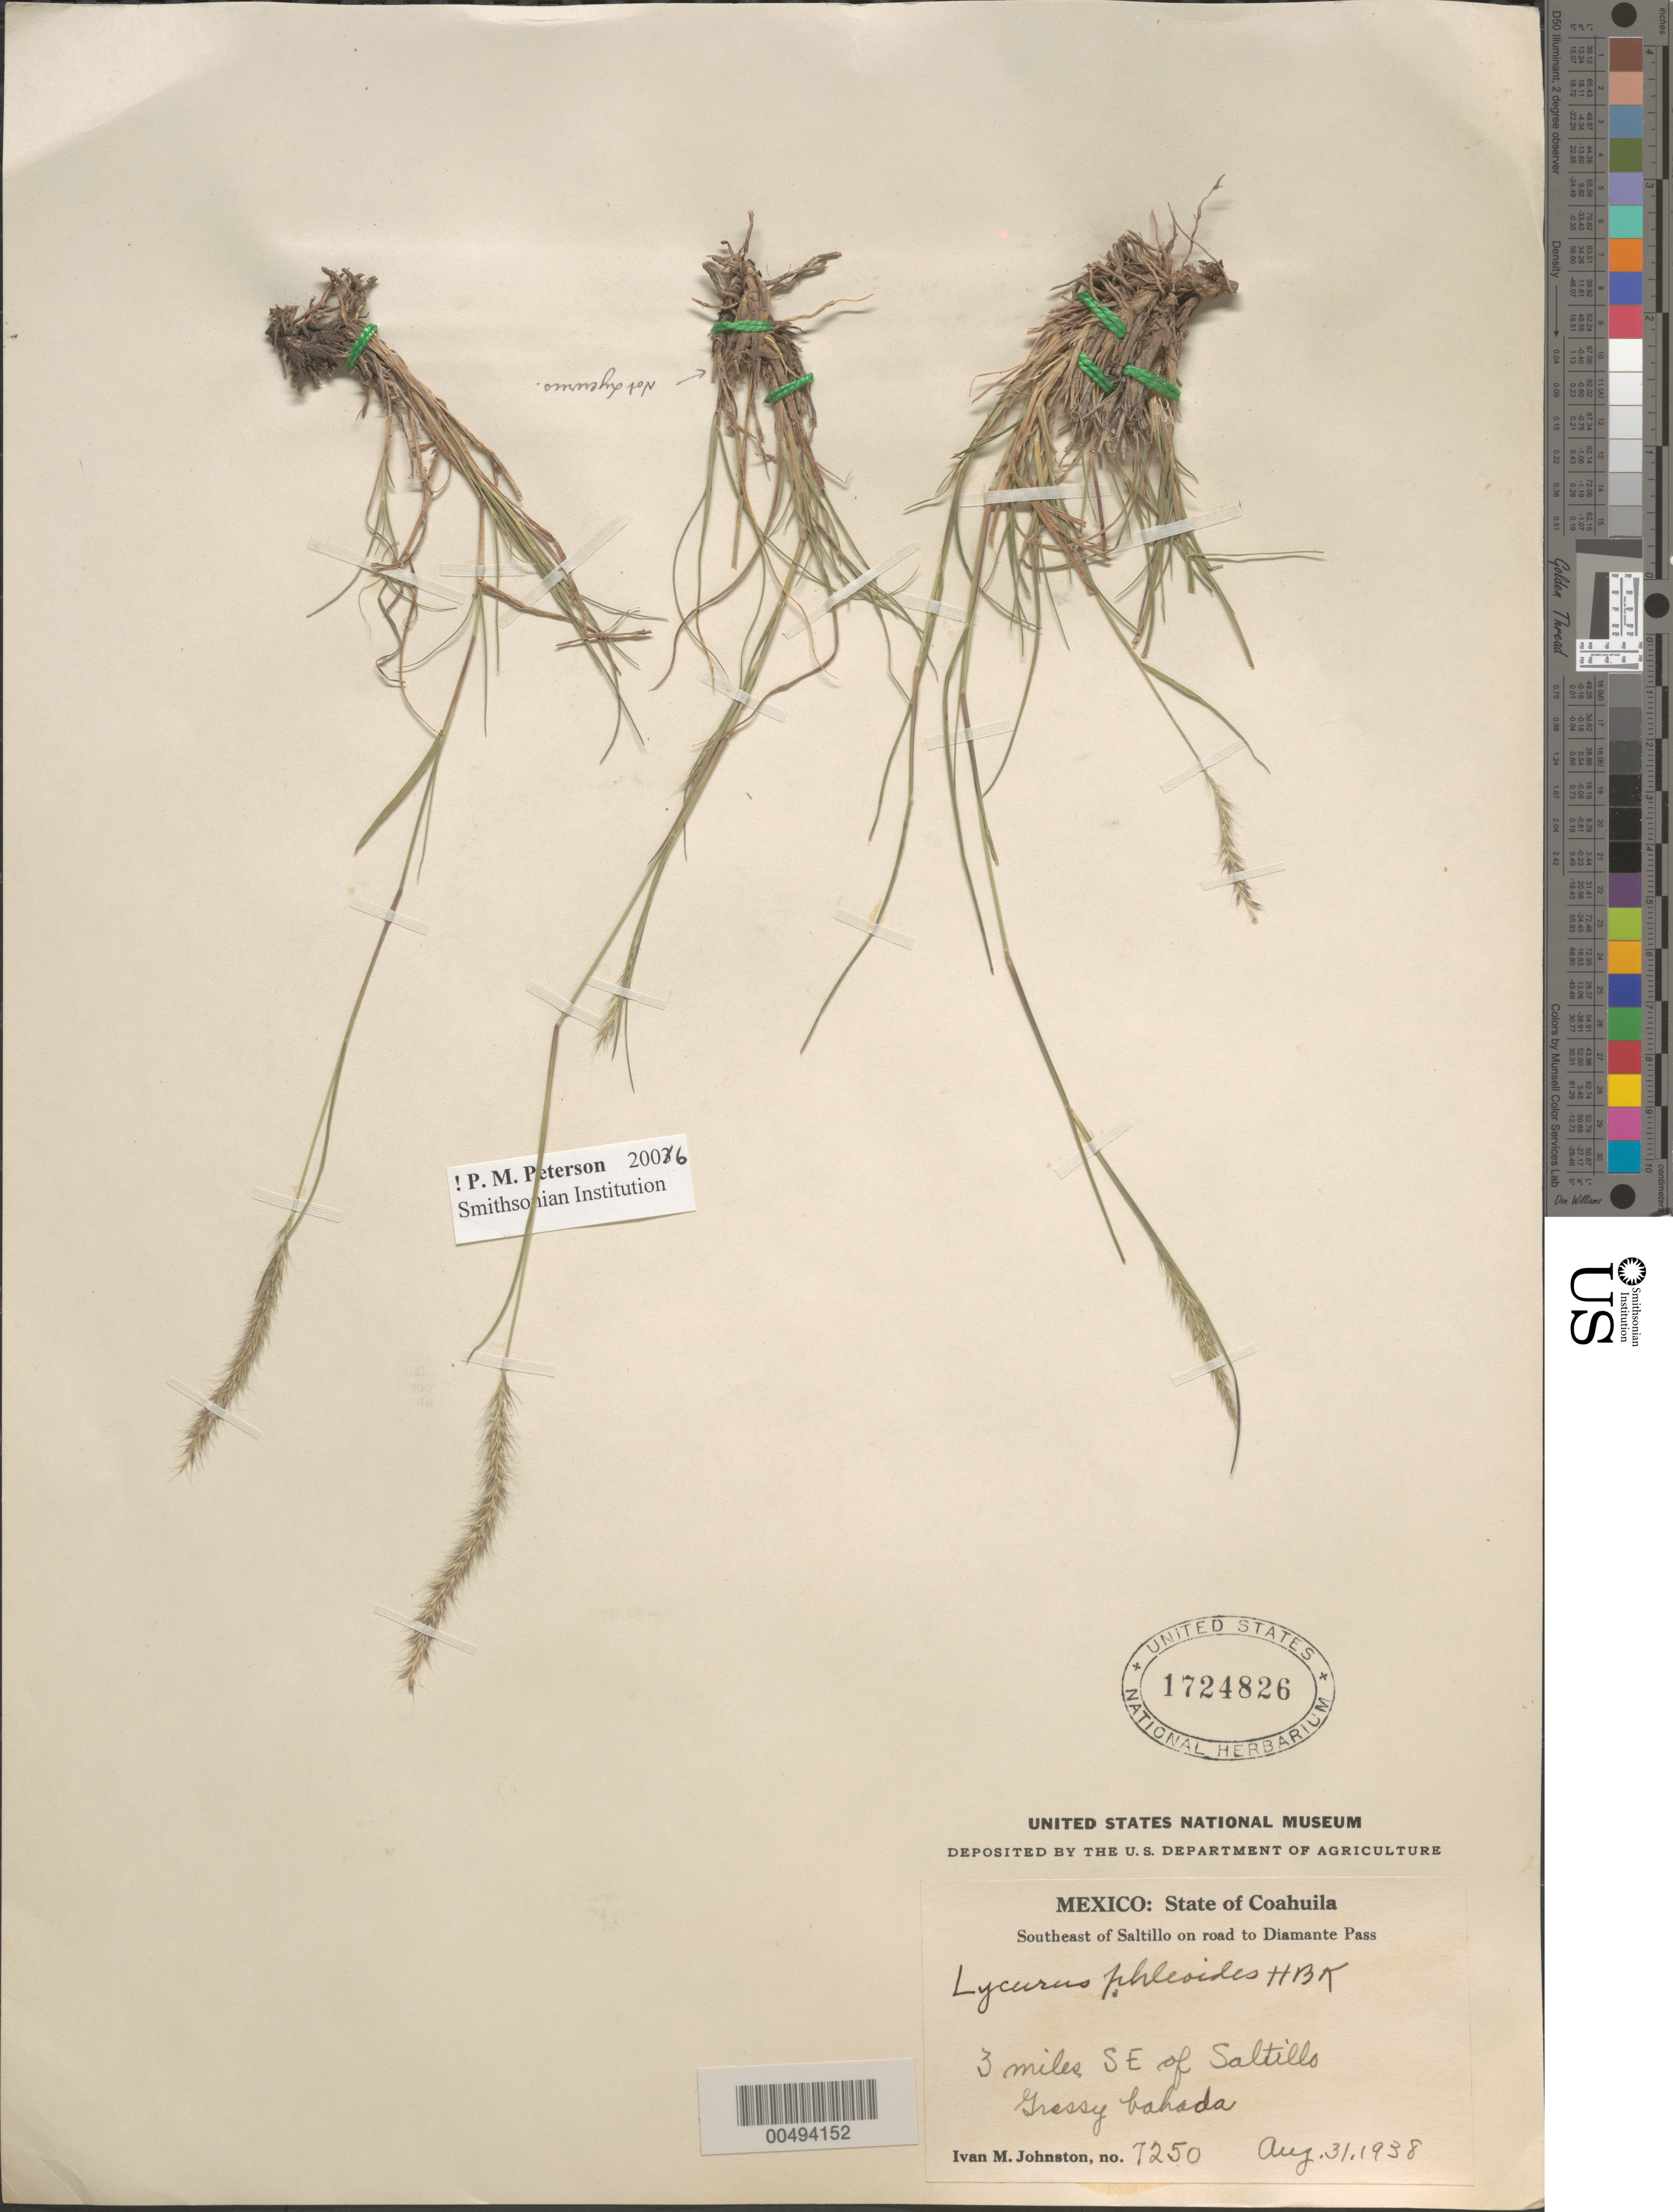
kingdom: Plantae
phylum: Tracheophyta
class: Liliopsida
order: Poales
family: Poaceae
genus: Lycurus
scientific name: Lycurus phleoides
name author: Kunth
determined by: Peterson, Paul M., (BOT), Smithsonian Institution - National Museum of Natural History (UNITED STATES)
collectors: I.M. Johnston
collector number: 7250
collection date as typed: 31 Aug 1938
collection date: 1938-08-31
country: Mexico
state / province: Coahuila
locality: SE of Saltillo on rd to Diamante Pass, 3 mi SE of Saltillo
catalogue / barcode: US 1724826